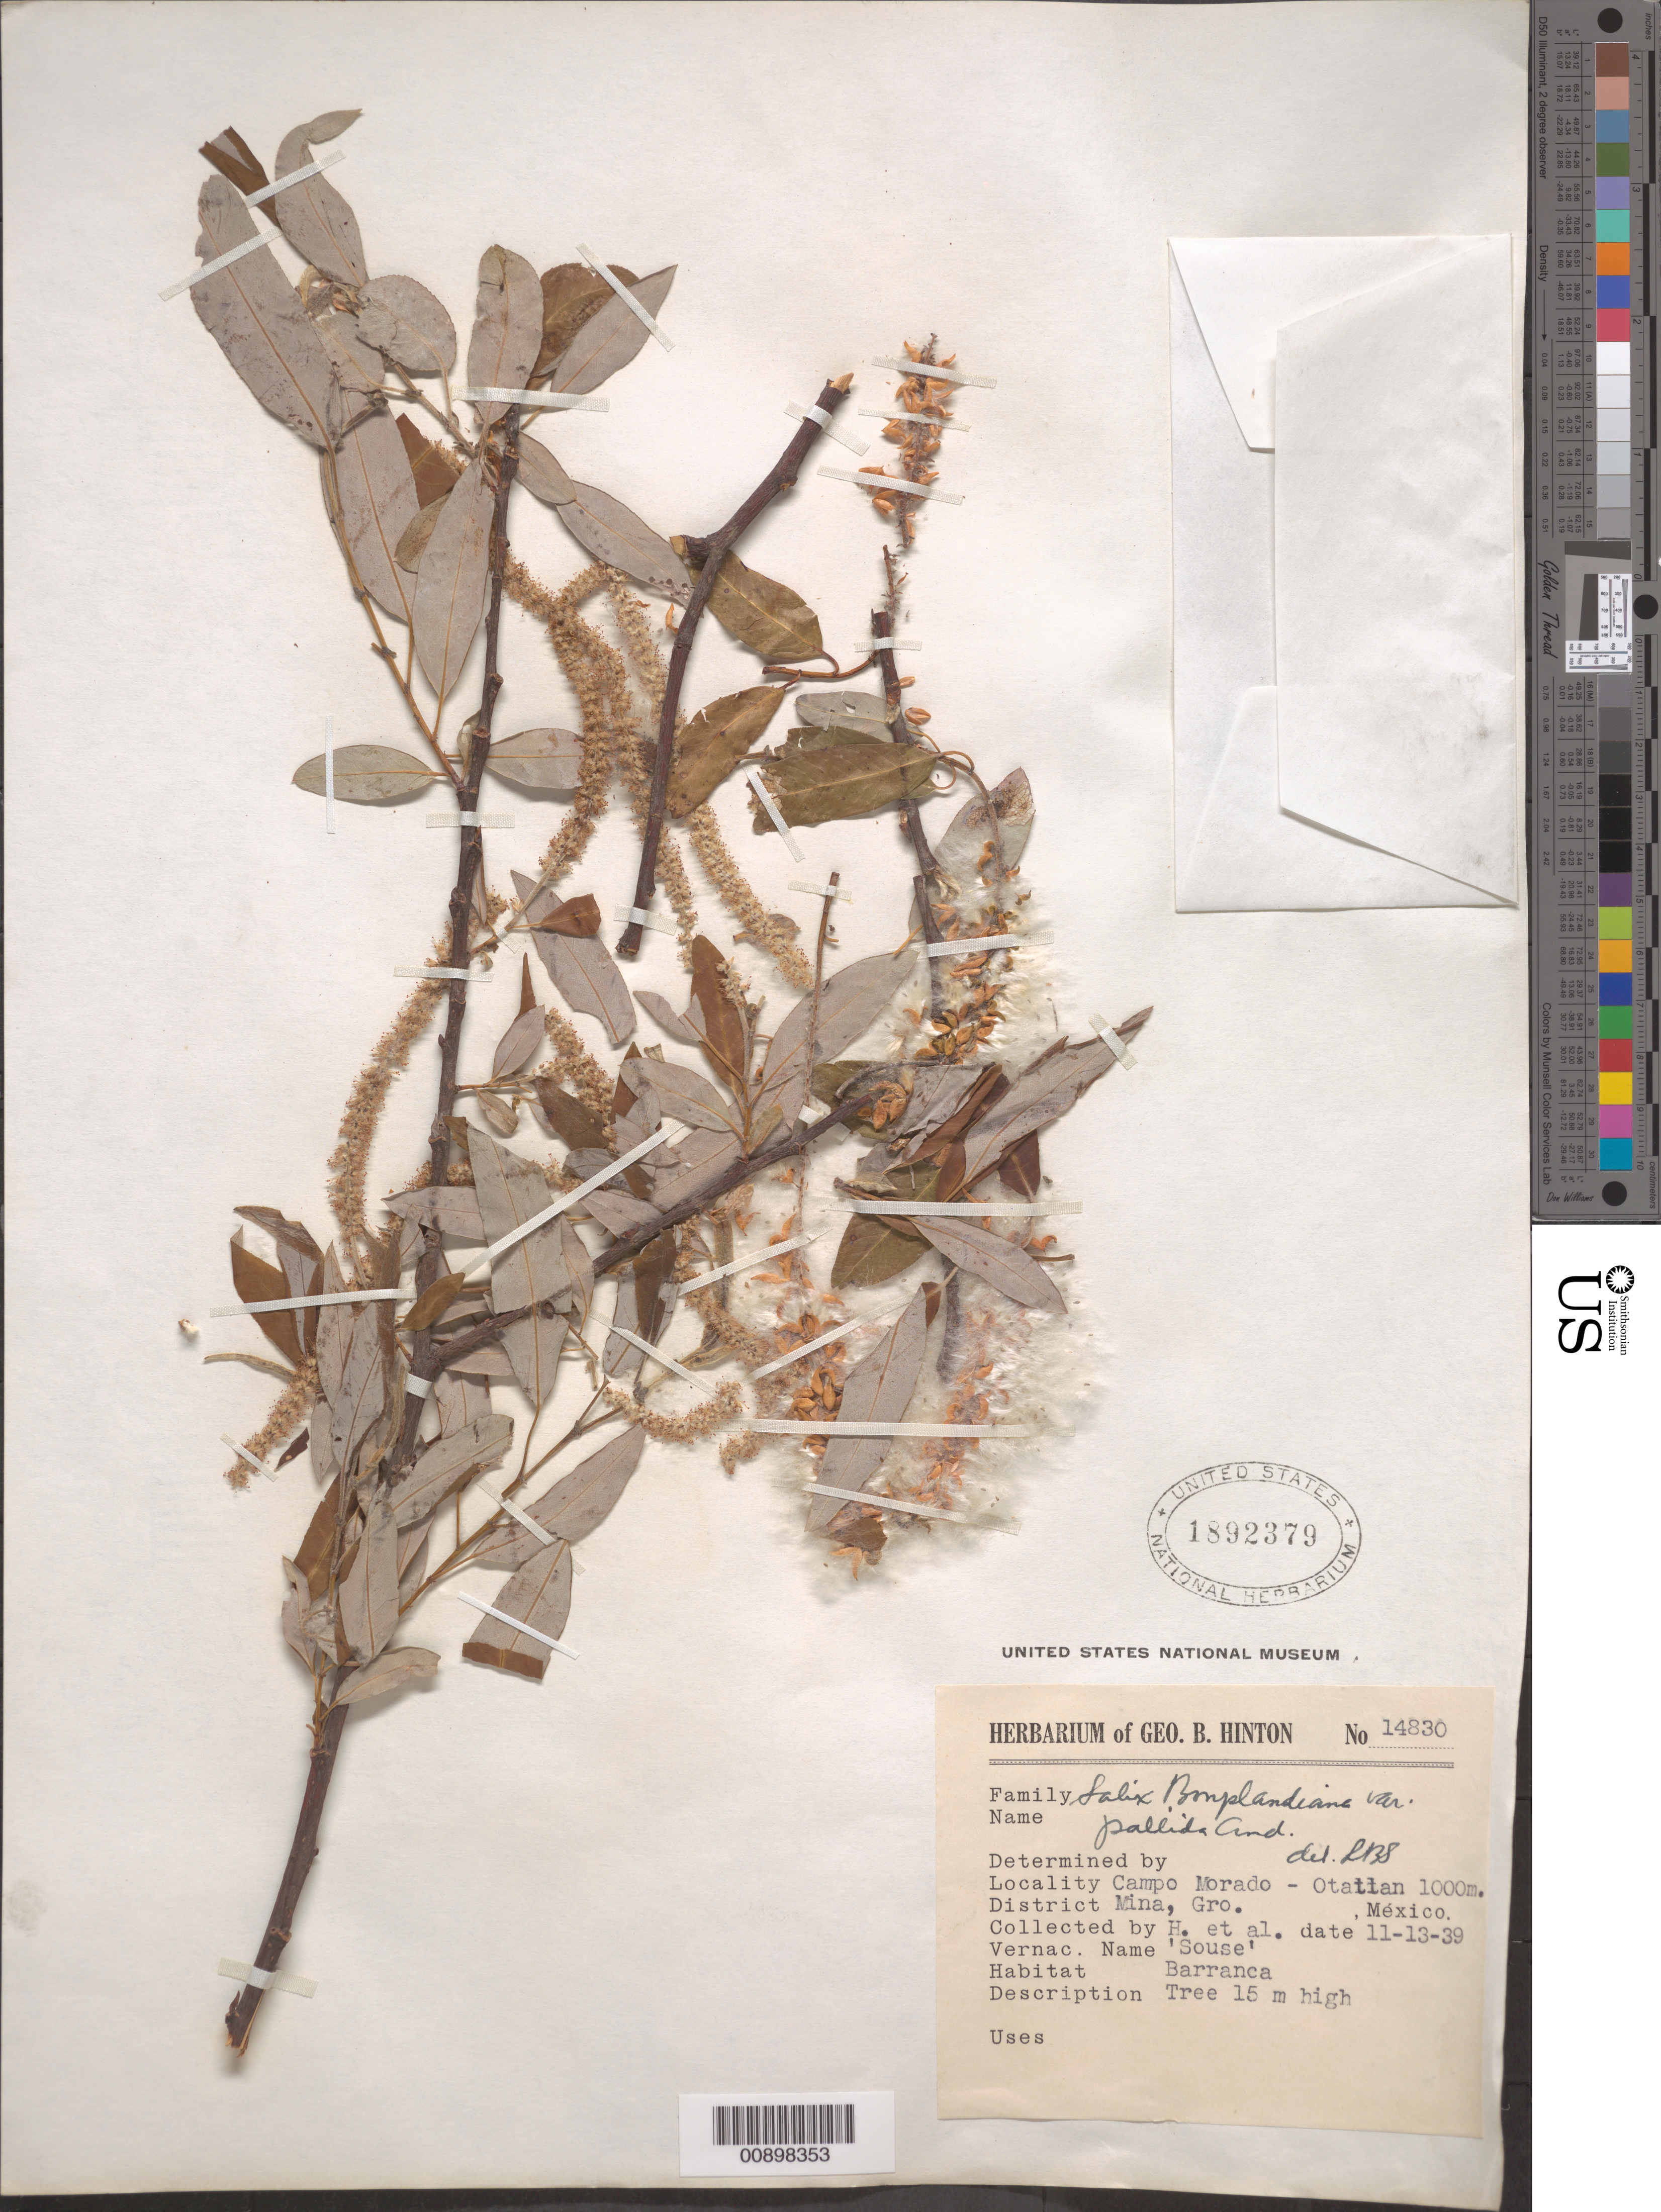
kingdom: Plantae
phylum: Tracheophyta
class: Magnoliopsida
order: Malpighiales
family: Salicaceae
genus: Salix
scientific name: Salix bonplandiana var. pallida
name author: (Kunth) Andersson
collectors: G. B. Hinton & et al.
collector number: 14830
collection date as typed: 13 Nov 1939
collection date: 1939-11-13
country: Mexico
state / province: Guerrero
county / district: Mina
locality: Campo Morado - Otatlan, District Mina, State Guerrero.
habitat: Barranca.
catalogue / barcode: US 1892379